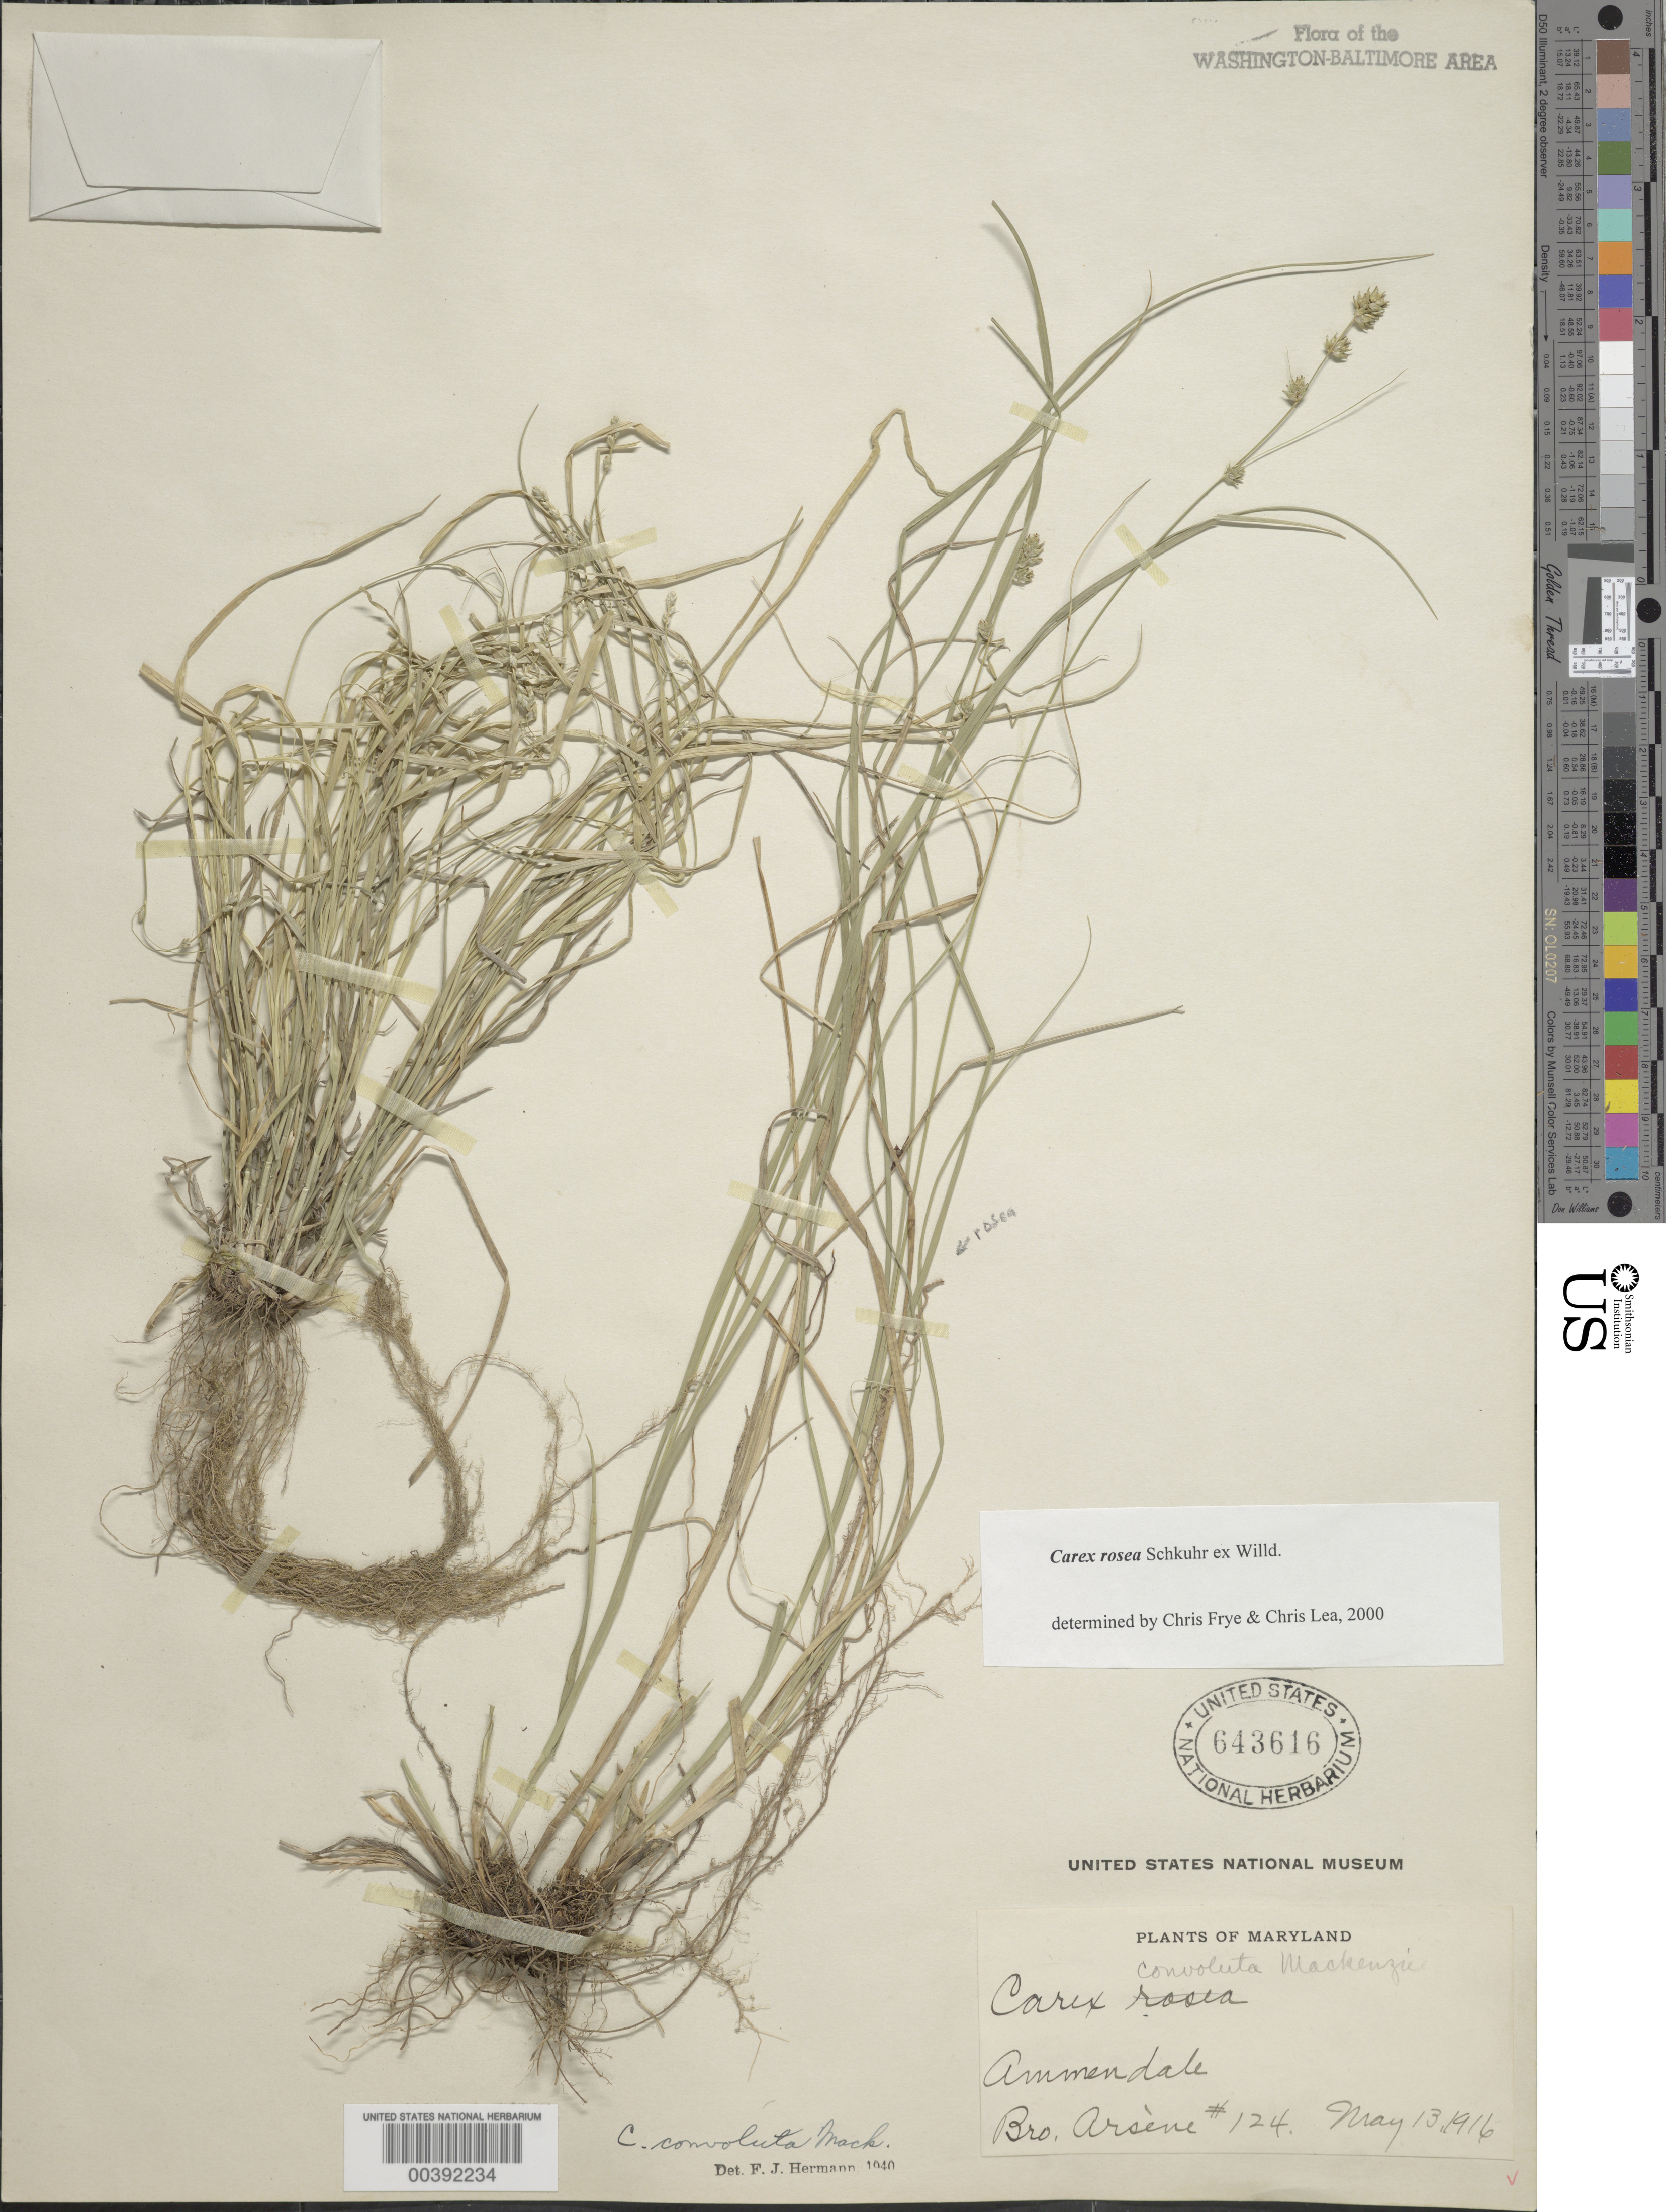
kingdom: Plantae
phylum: Tracheophyta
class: Liliopsida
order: Poales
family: Cyperaceae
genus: Carex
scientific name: Carex rosea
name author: Willd.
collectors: Bro. G. Arsène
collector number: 124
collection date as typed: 13 May 1916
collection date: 1916-05-13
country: United States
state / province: Maryland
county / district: Prince George's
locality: Ammendale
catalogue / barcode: US 643616